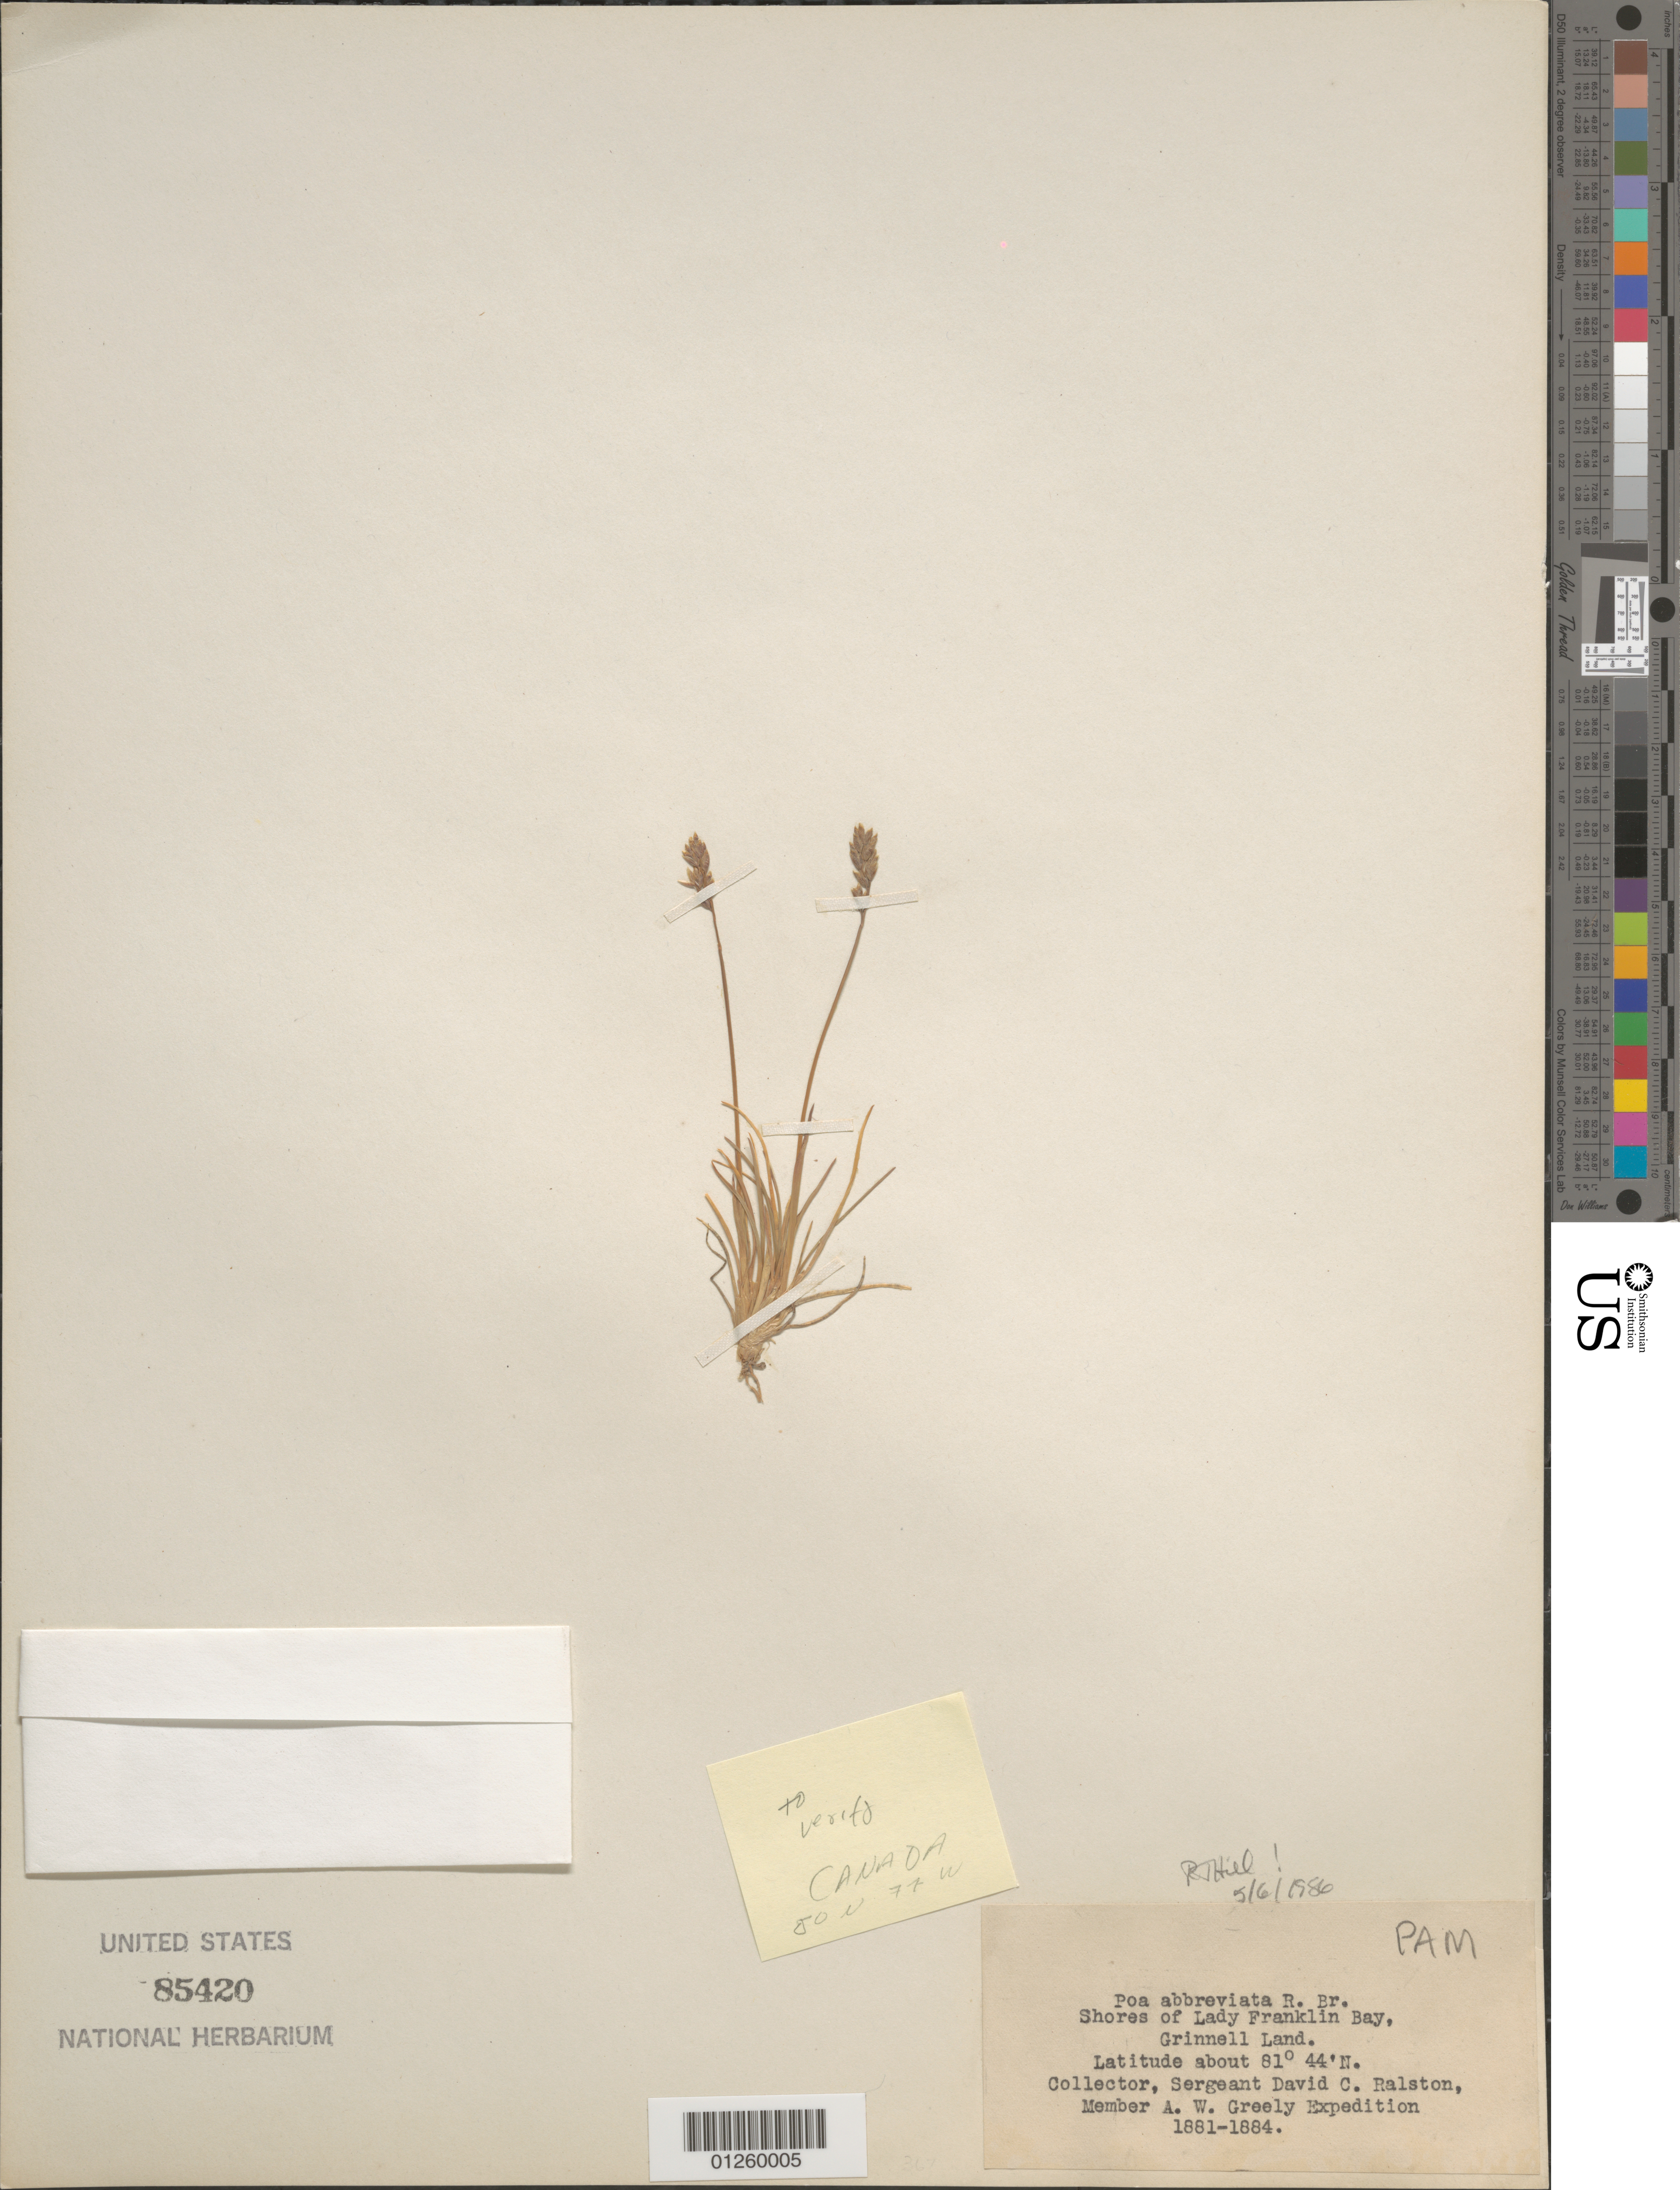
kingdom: Plantae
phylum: Tracheophyta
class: Liliopsida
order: Poales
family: Poaceae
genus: Poa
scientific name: Poa abbreviata subsp. abbreviata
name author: R. Br.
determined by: Soreng, Robert J., Research Associate (BOT), Smithsonian Institution - National Museum of Natural History (UNITED STATES)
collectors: D. Ralston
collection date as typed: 1881-1884.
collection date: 1881/1884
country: Canada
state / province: Nunavut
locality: Shores of Lady Franklin Bay, Grinnell Land.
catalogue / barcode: US 85420